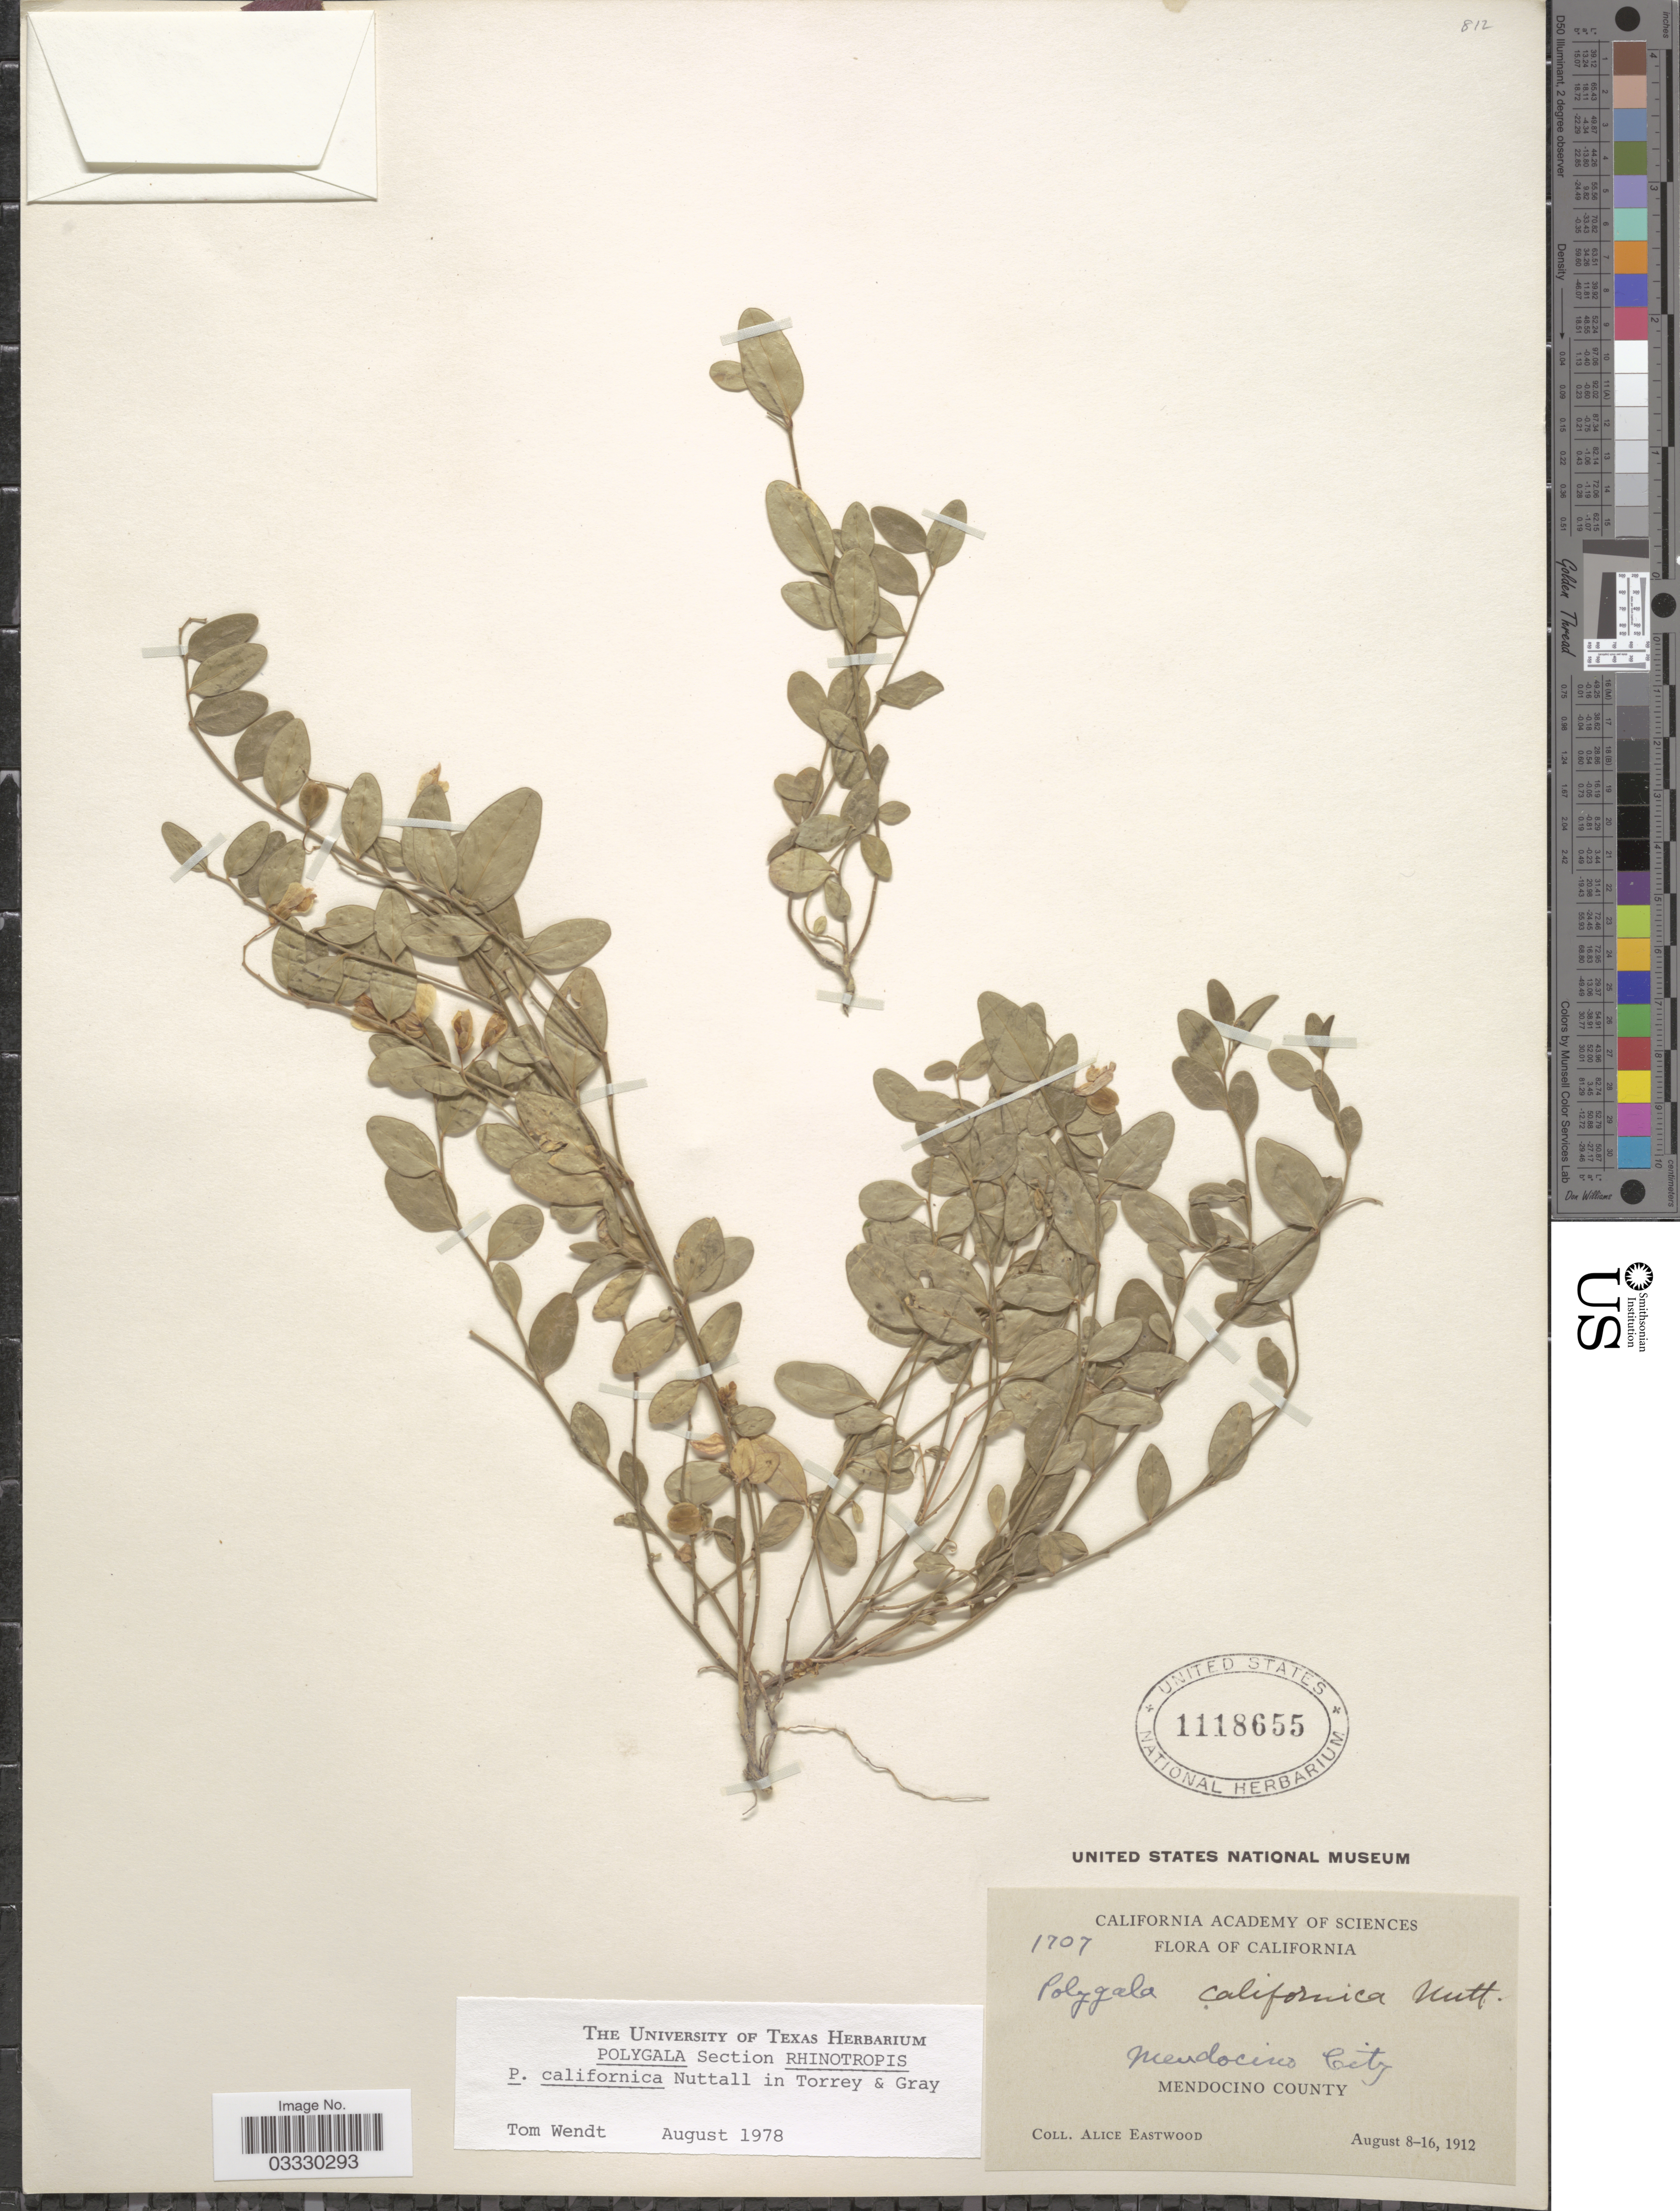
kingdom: Plantae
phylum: Tracheophyta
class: Magnoliopsida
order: Fabales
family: Polygalaceae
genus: Rhinotropis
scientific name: Rhinotropis californica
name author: (Nutt.) J.R. Abbott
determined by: Strong, Mark T., (BOT), Smithsonian Institution - National Museum of Natural History (UNITED STATES)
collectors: A. Eastwood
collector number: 1707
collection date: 1912-08-08/1912-08-16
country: United States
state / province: California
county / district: Mendocino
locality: Mendocino City. Mendocino County.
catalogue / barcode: US 1118655